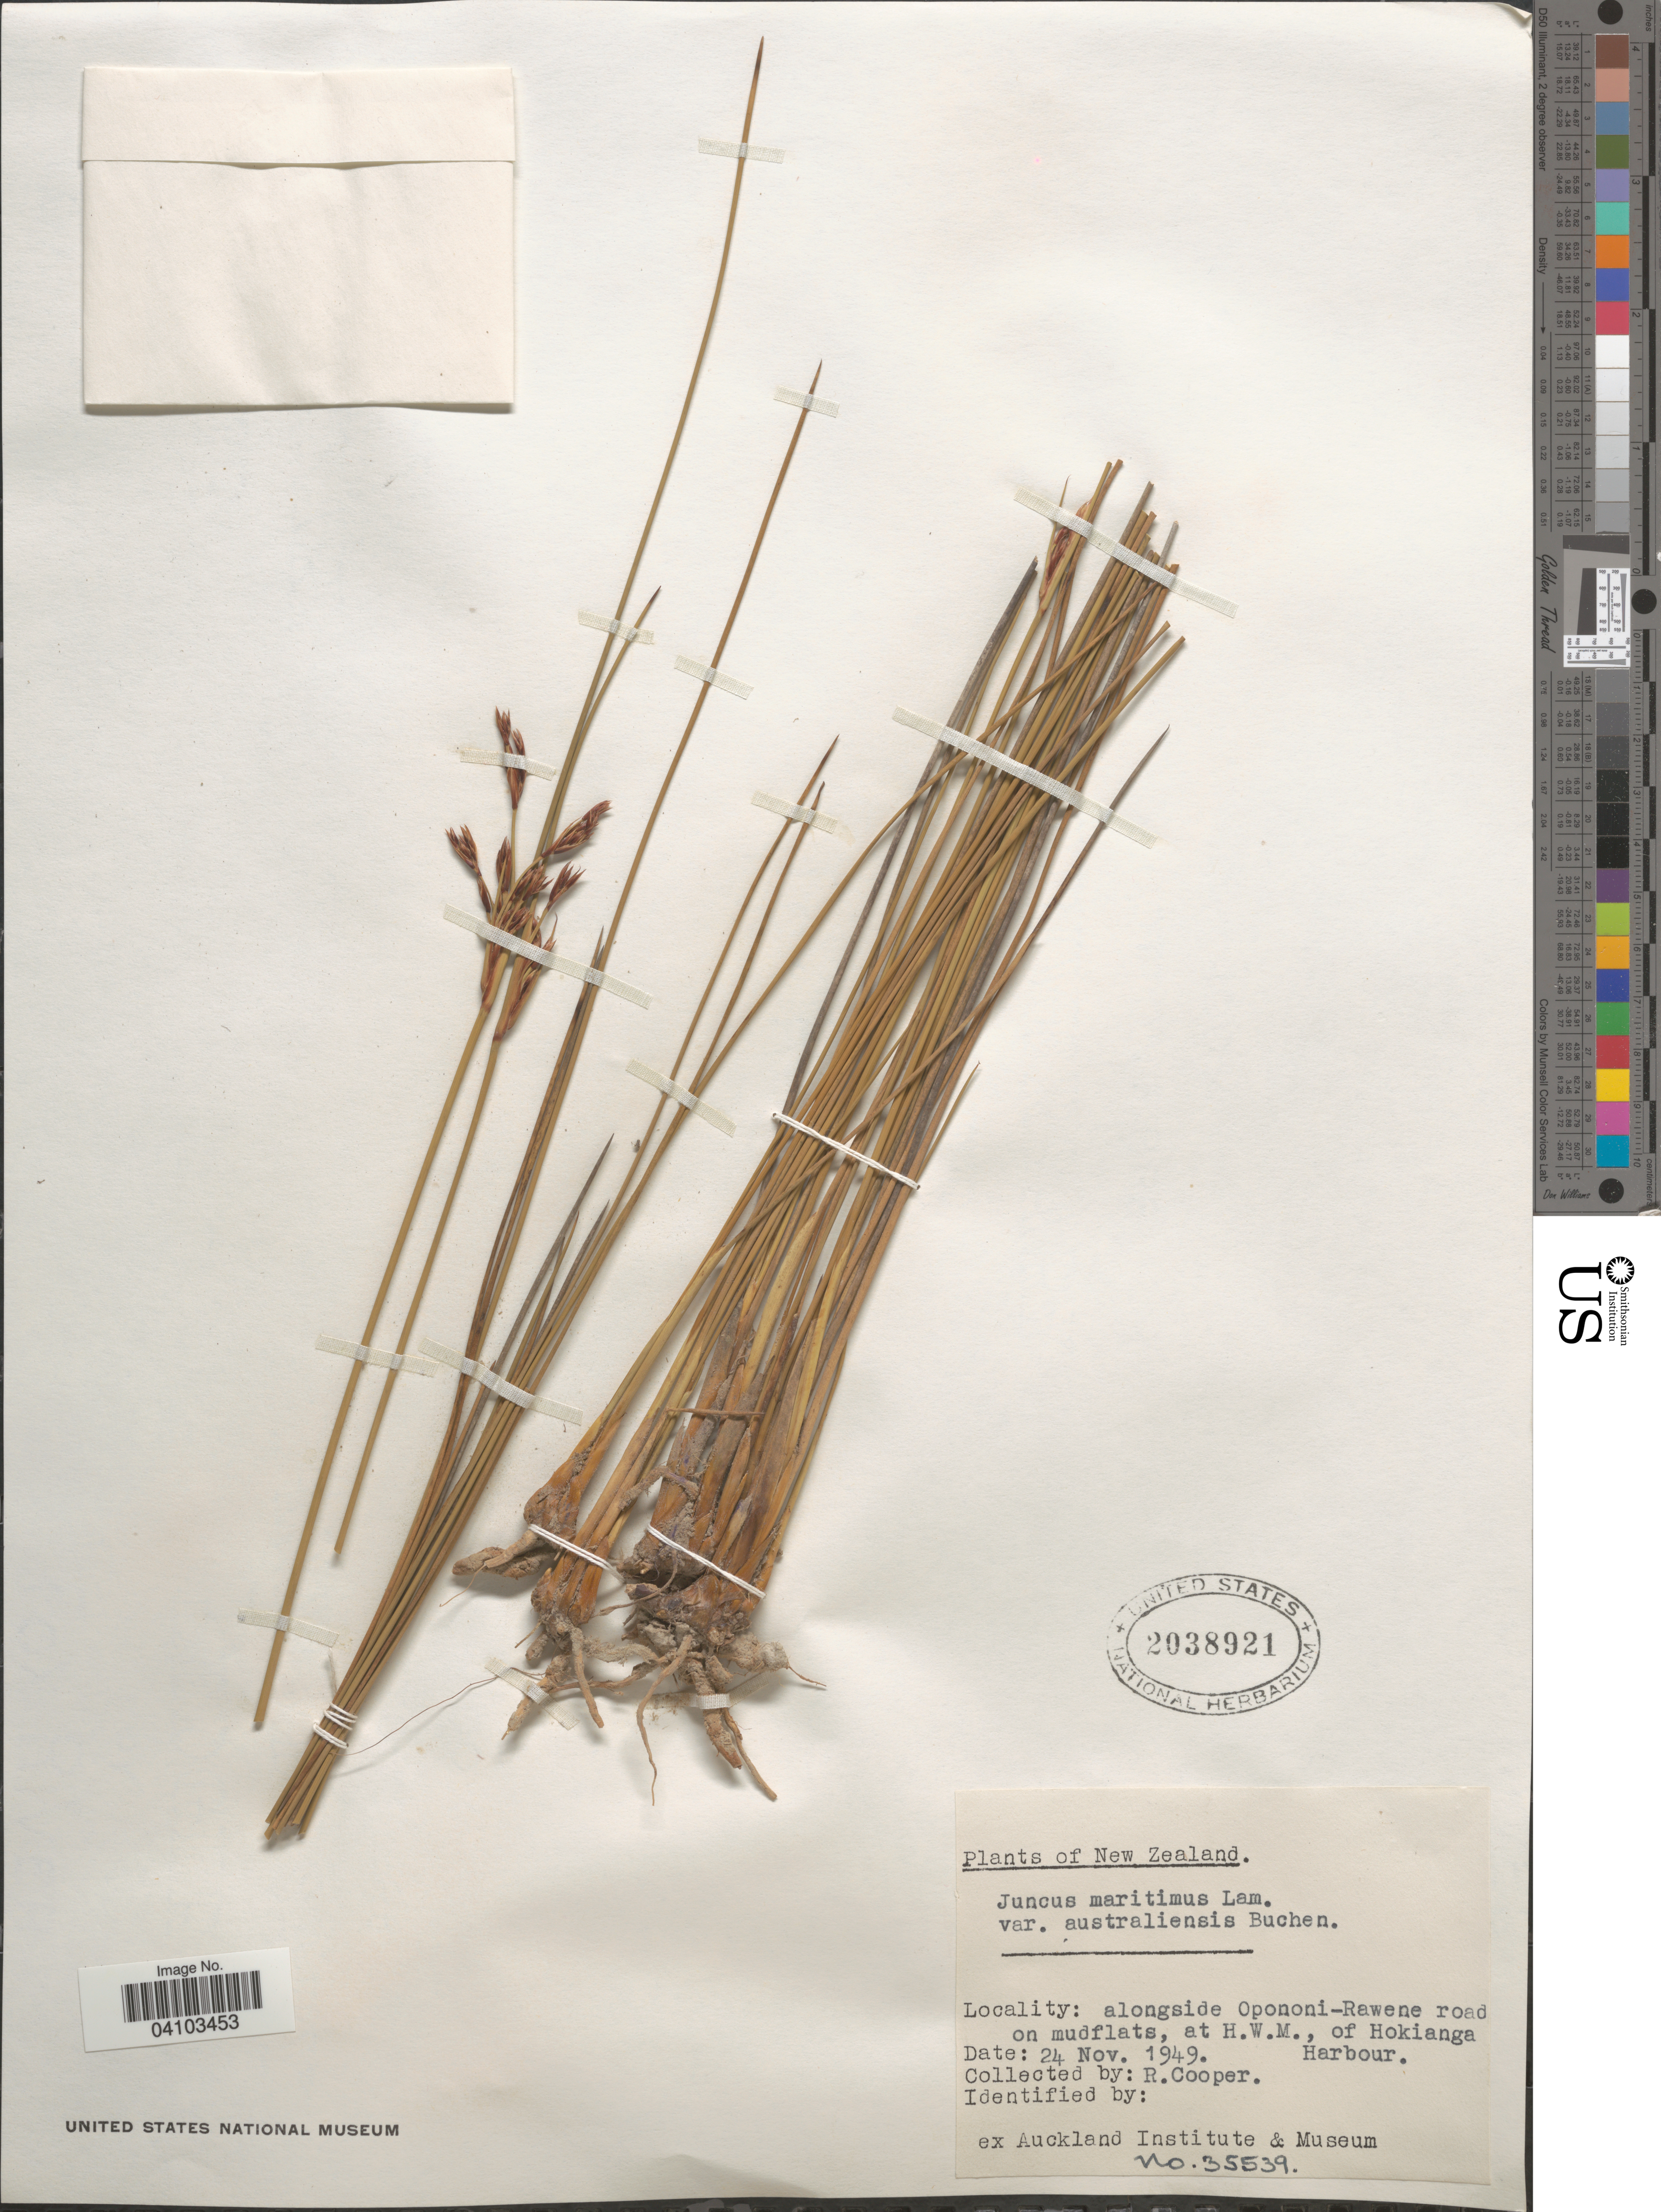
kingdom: Plantae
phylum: Tracheophyta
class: Liliopsida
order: Poales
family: Juncaceae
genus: Juncus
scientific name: Juncus maritimus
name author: Lam.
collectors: R. Cooper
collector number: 35539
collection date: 1949-11-24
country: New Zealand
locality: Alongside Opononi-Rawene road on mudflats, at H.W.M., of Hokianga Harbour.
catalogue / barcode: US 2038921